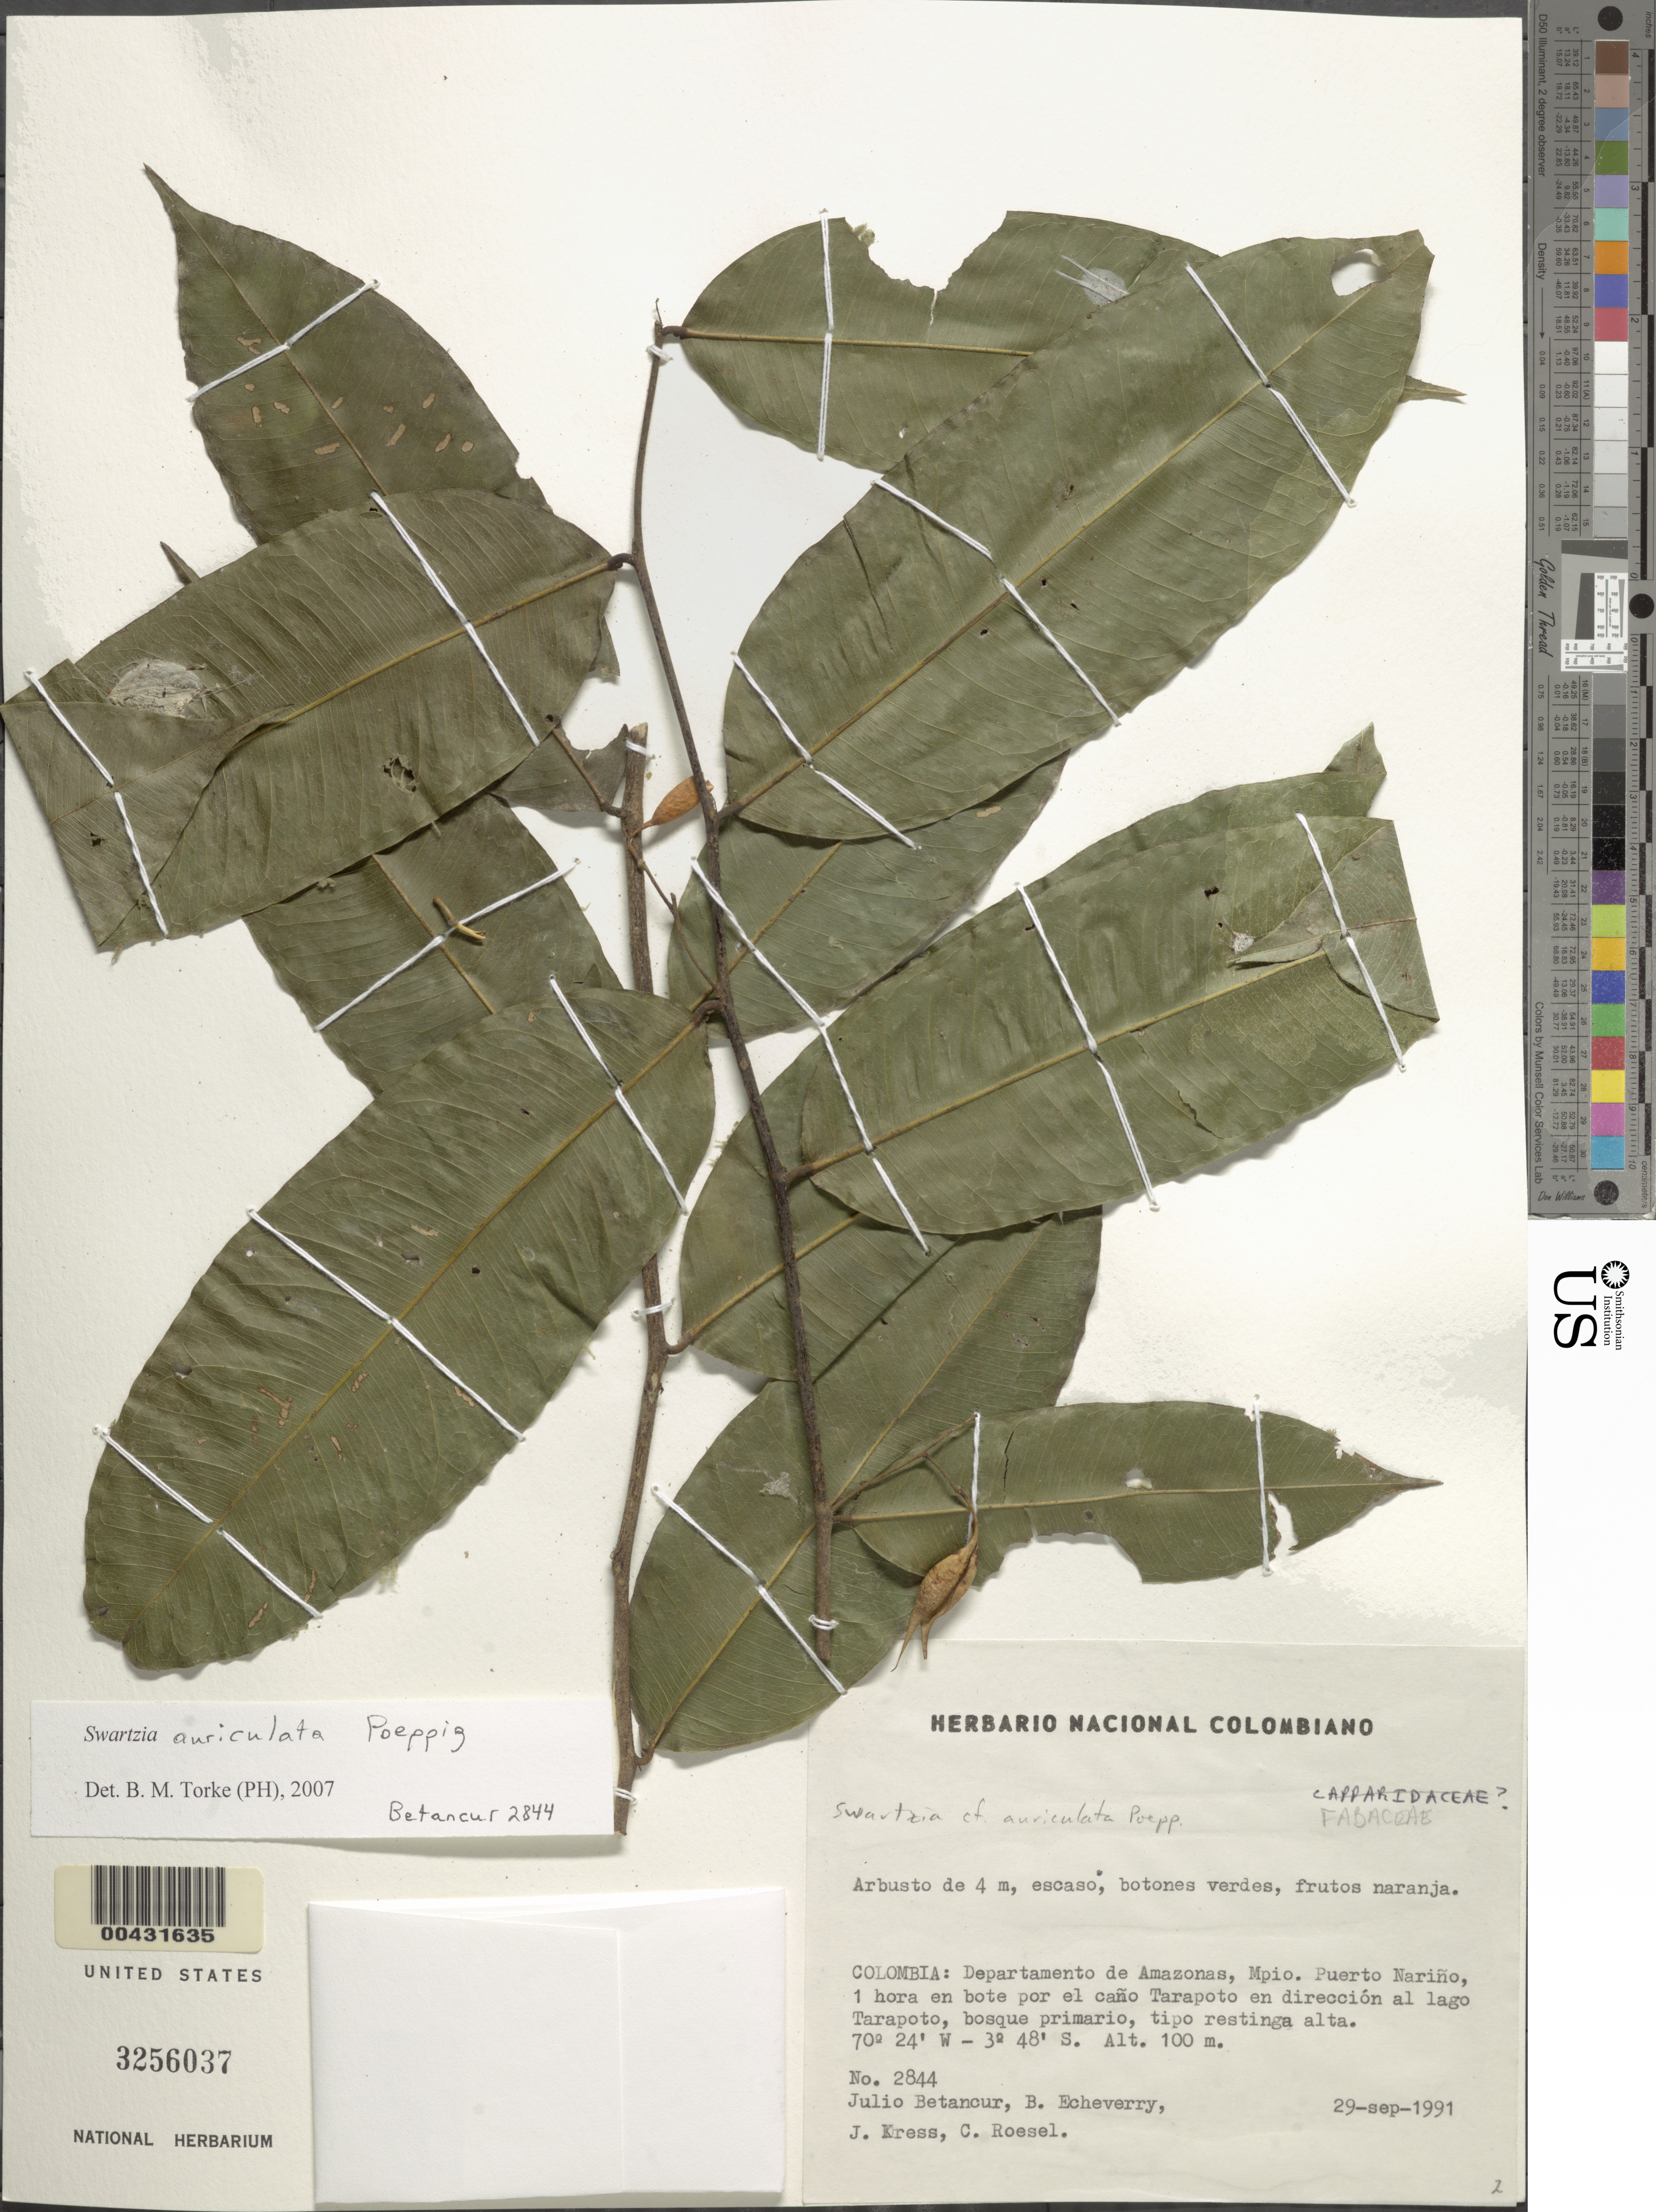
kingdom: Plantae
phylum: Tracheophyta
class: Magnoliopsida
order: Fabales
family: Fabaceae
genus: Swartzia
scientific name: Swartzia auriculata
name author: Poepp. in Poepp. & Endl.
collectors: J. C. Betancur, B. Echeverry, W. J. Kress & C. S. Roesel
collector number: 2844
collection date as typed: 29 Sep 1991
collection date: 1991-09-29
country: Colombia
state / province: Amazônas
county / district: Puerto Nariño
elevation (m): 100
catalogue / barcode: US 3256037